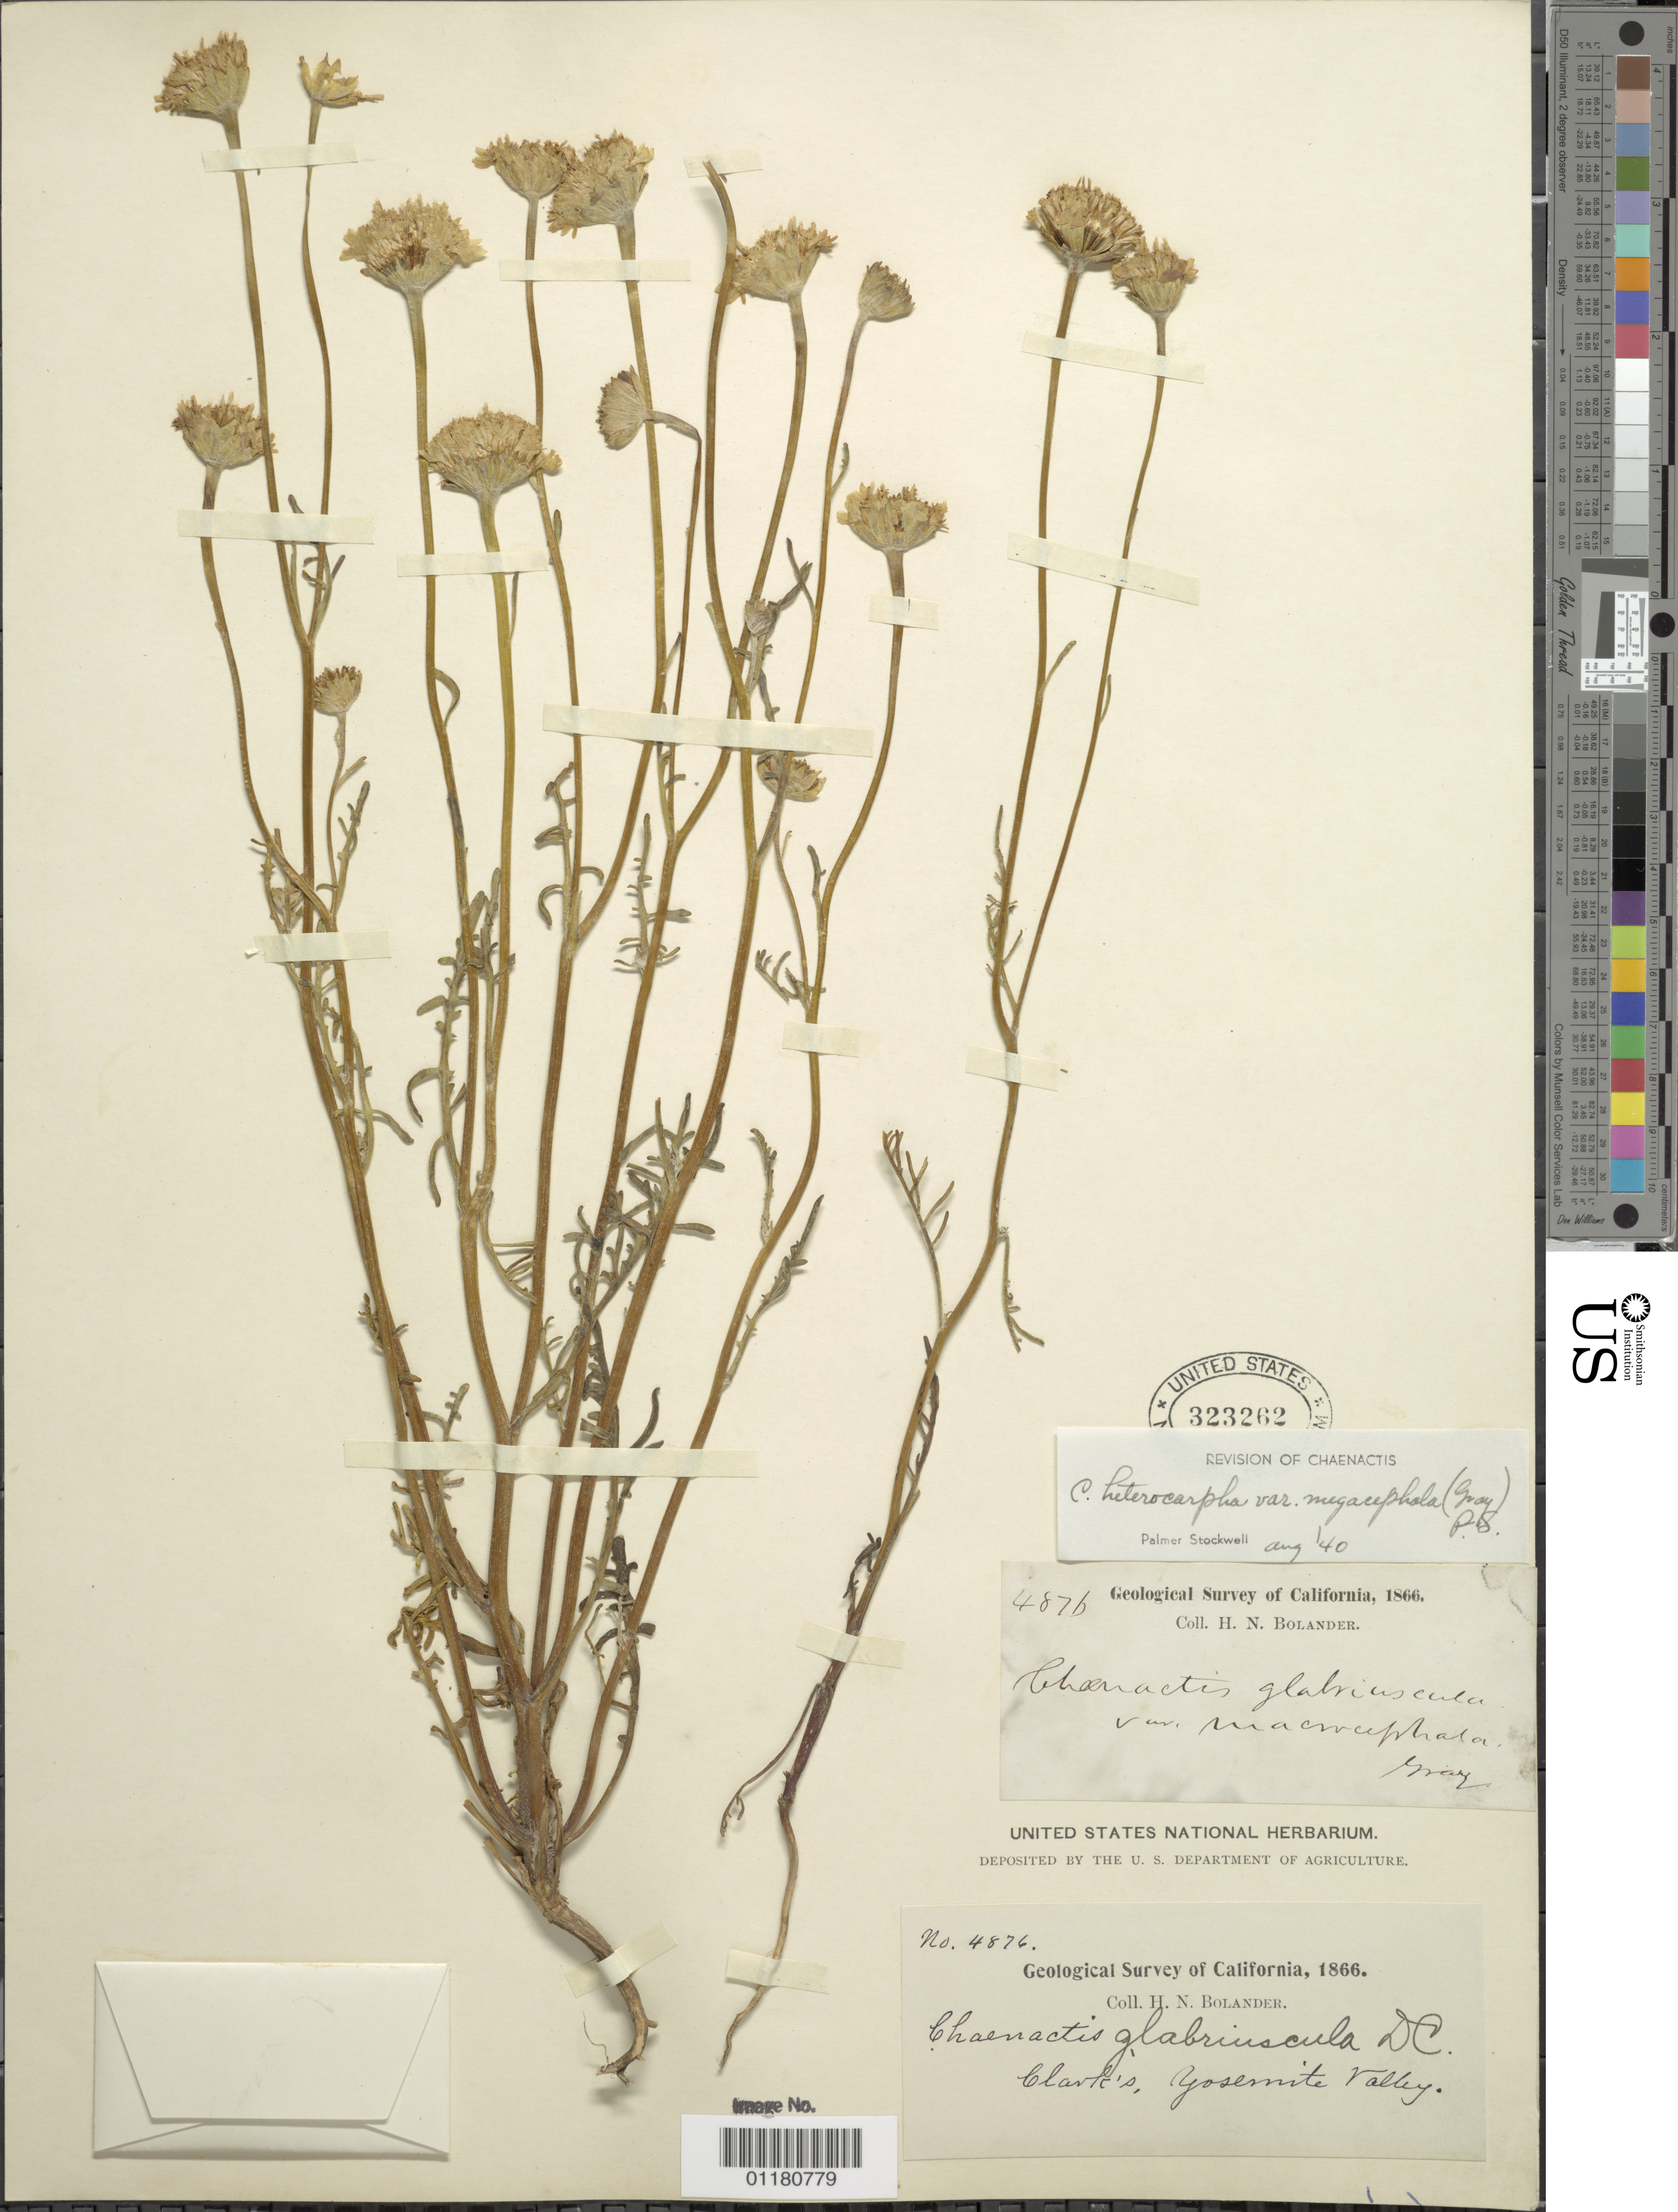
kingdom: Plantae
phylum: Tracheophyta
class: Magnoliopsida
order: Asterales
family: Asteraceae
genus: Chaenactis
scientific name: Chaenactis heterocarpha var. megacephala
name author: (A. Gray) Stockw.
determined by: Stockwell, P.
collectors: H. Bolander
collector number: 4876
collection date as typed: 1866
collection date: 1866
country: United States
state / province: California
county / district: Mariposa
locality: Clark's, Yosemite Valeey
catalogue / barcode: US 323262